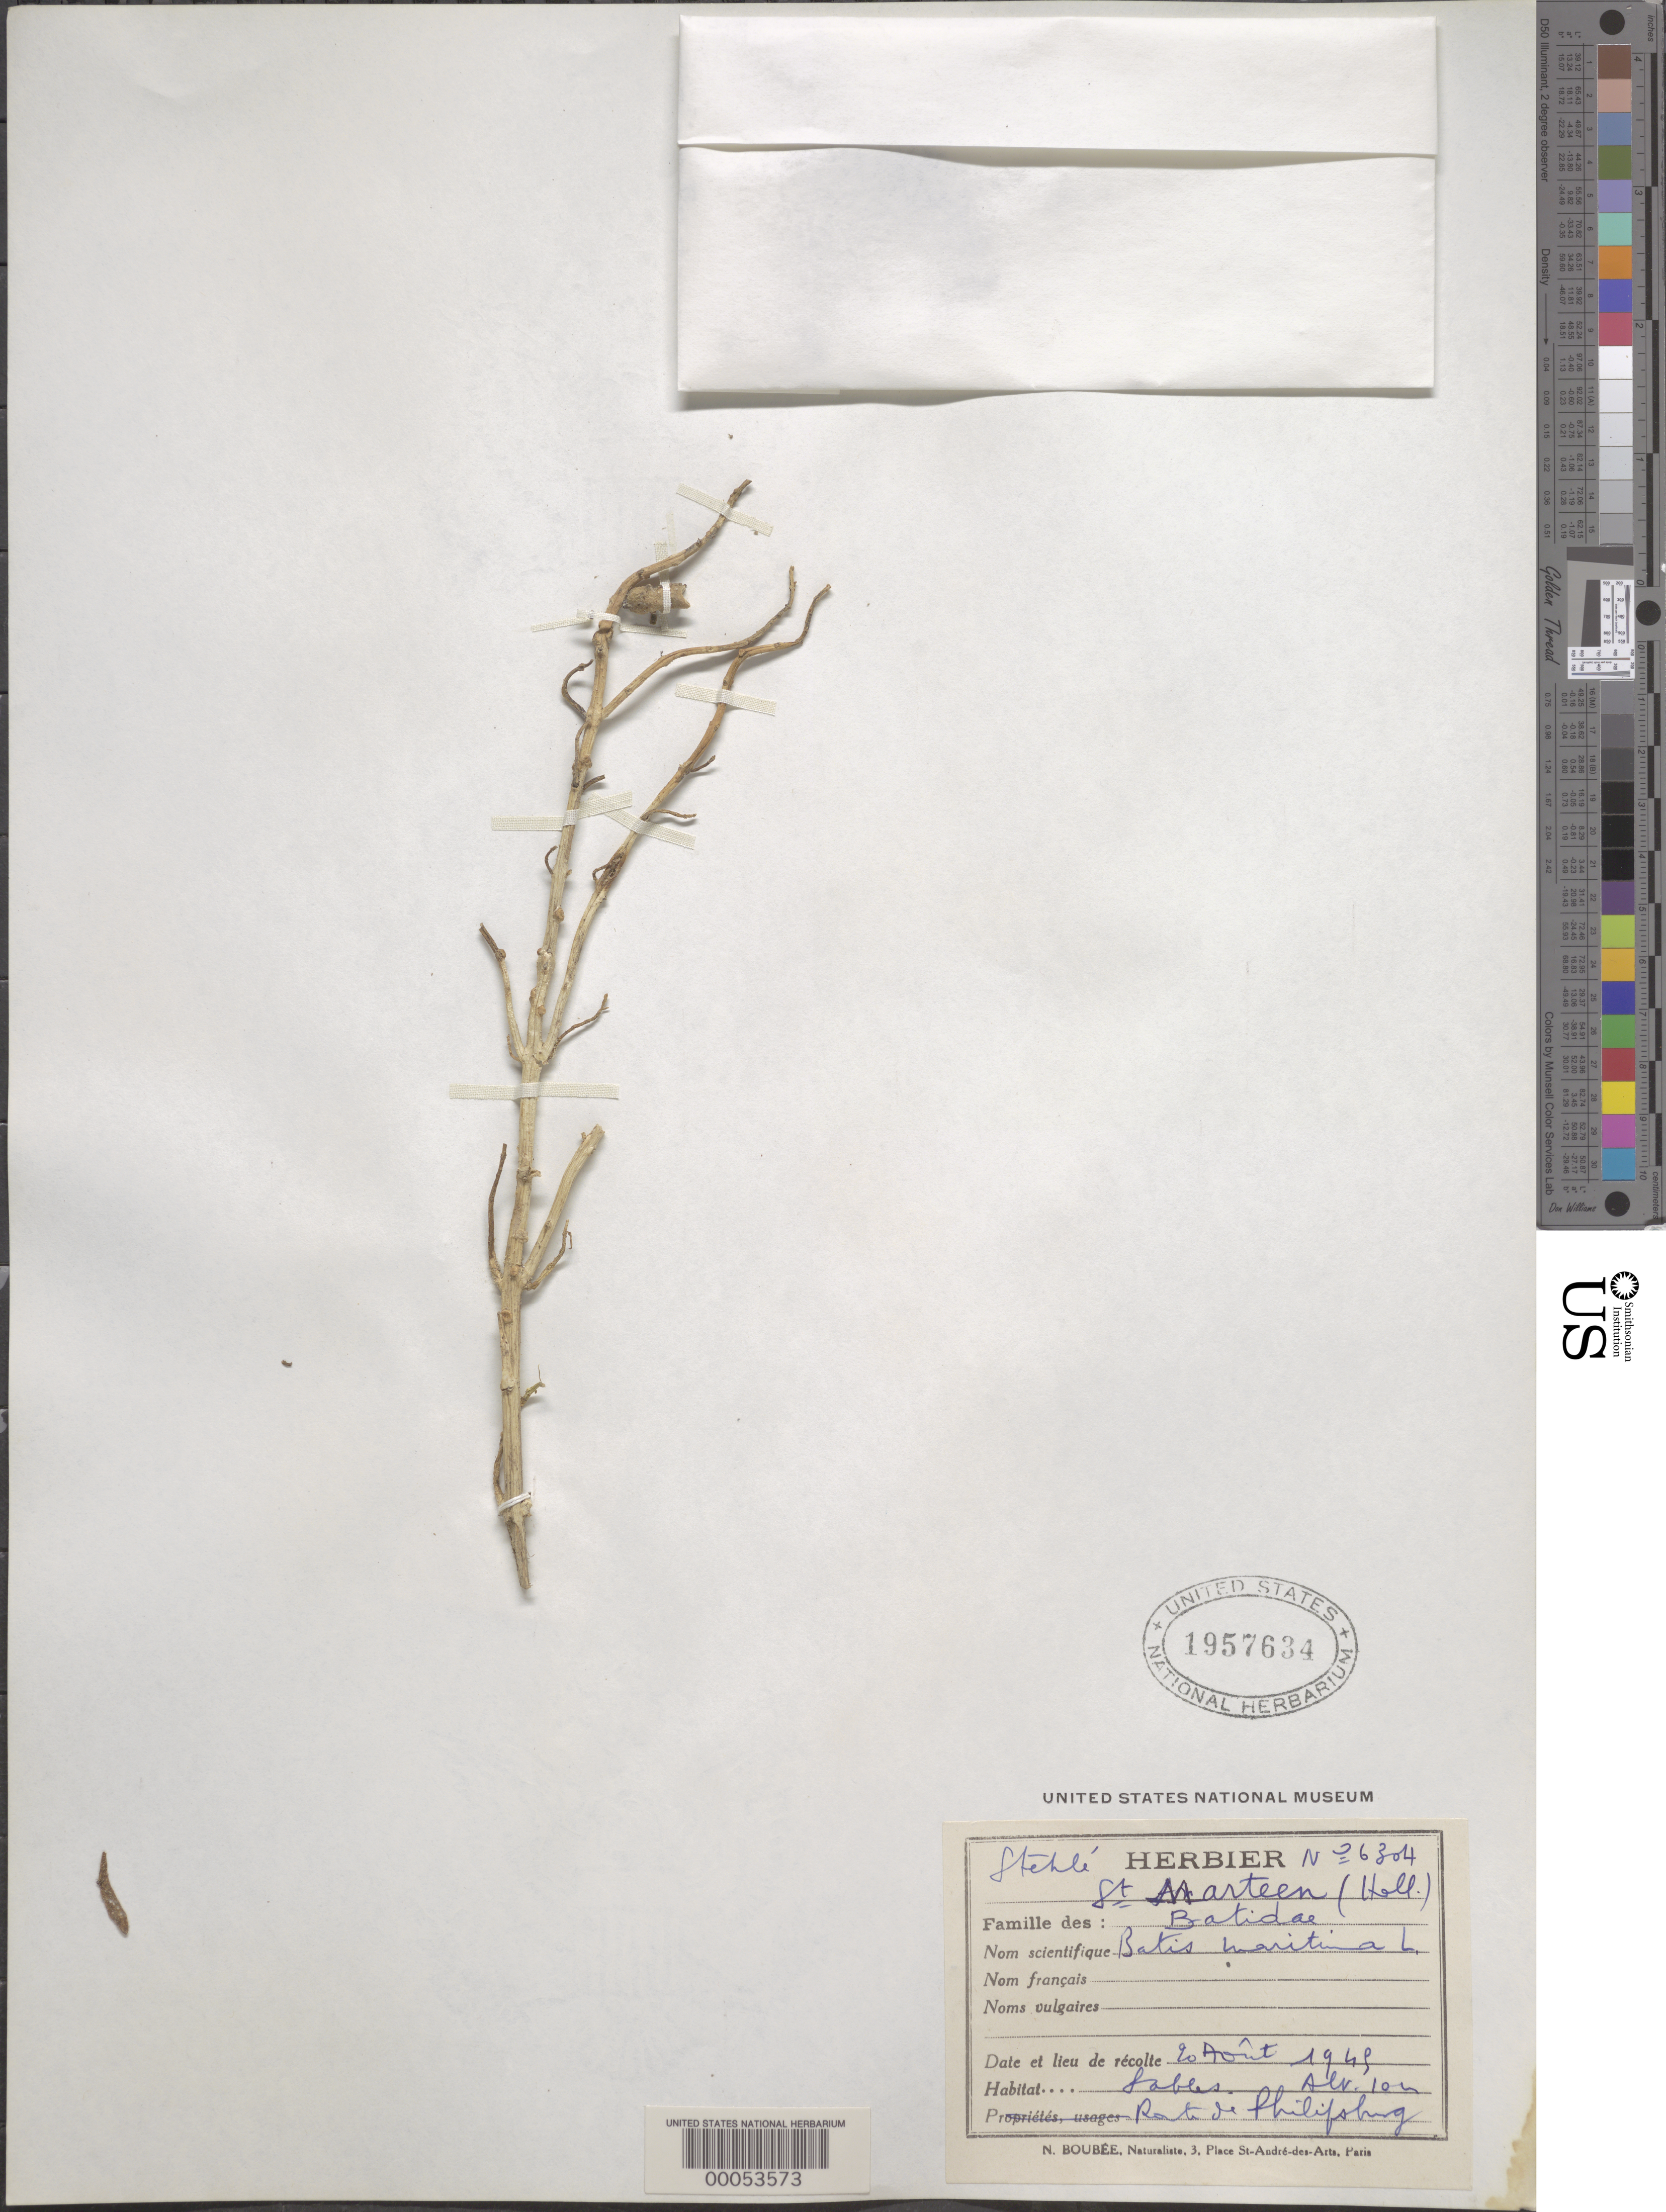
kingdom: Plantae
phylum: Tracheophyta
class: Magnoliopsida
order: Brassicales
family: Bataceae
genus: Batis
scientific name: Batis maritima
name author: L.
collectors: -- Stehlé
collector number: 6304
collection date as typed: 20 Aug 1945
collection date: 1945-08-20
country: Sint Maartin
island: Sint Maarten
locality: St. Marteen (Holl.)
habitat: Sand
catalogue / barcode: US 1957634